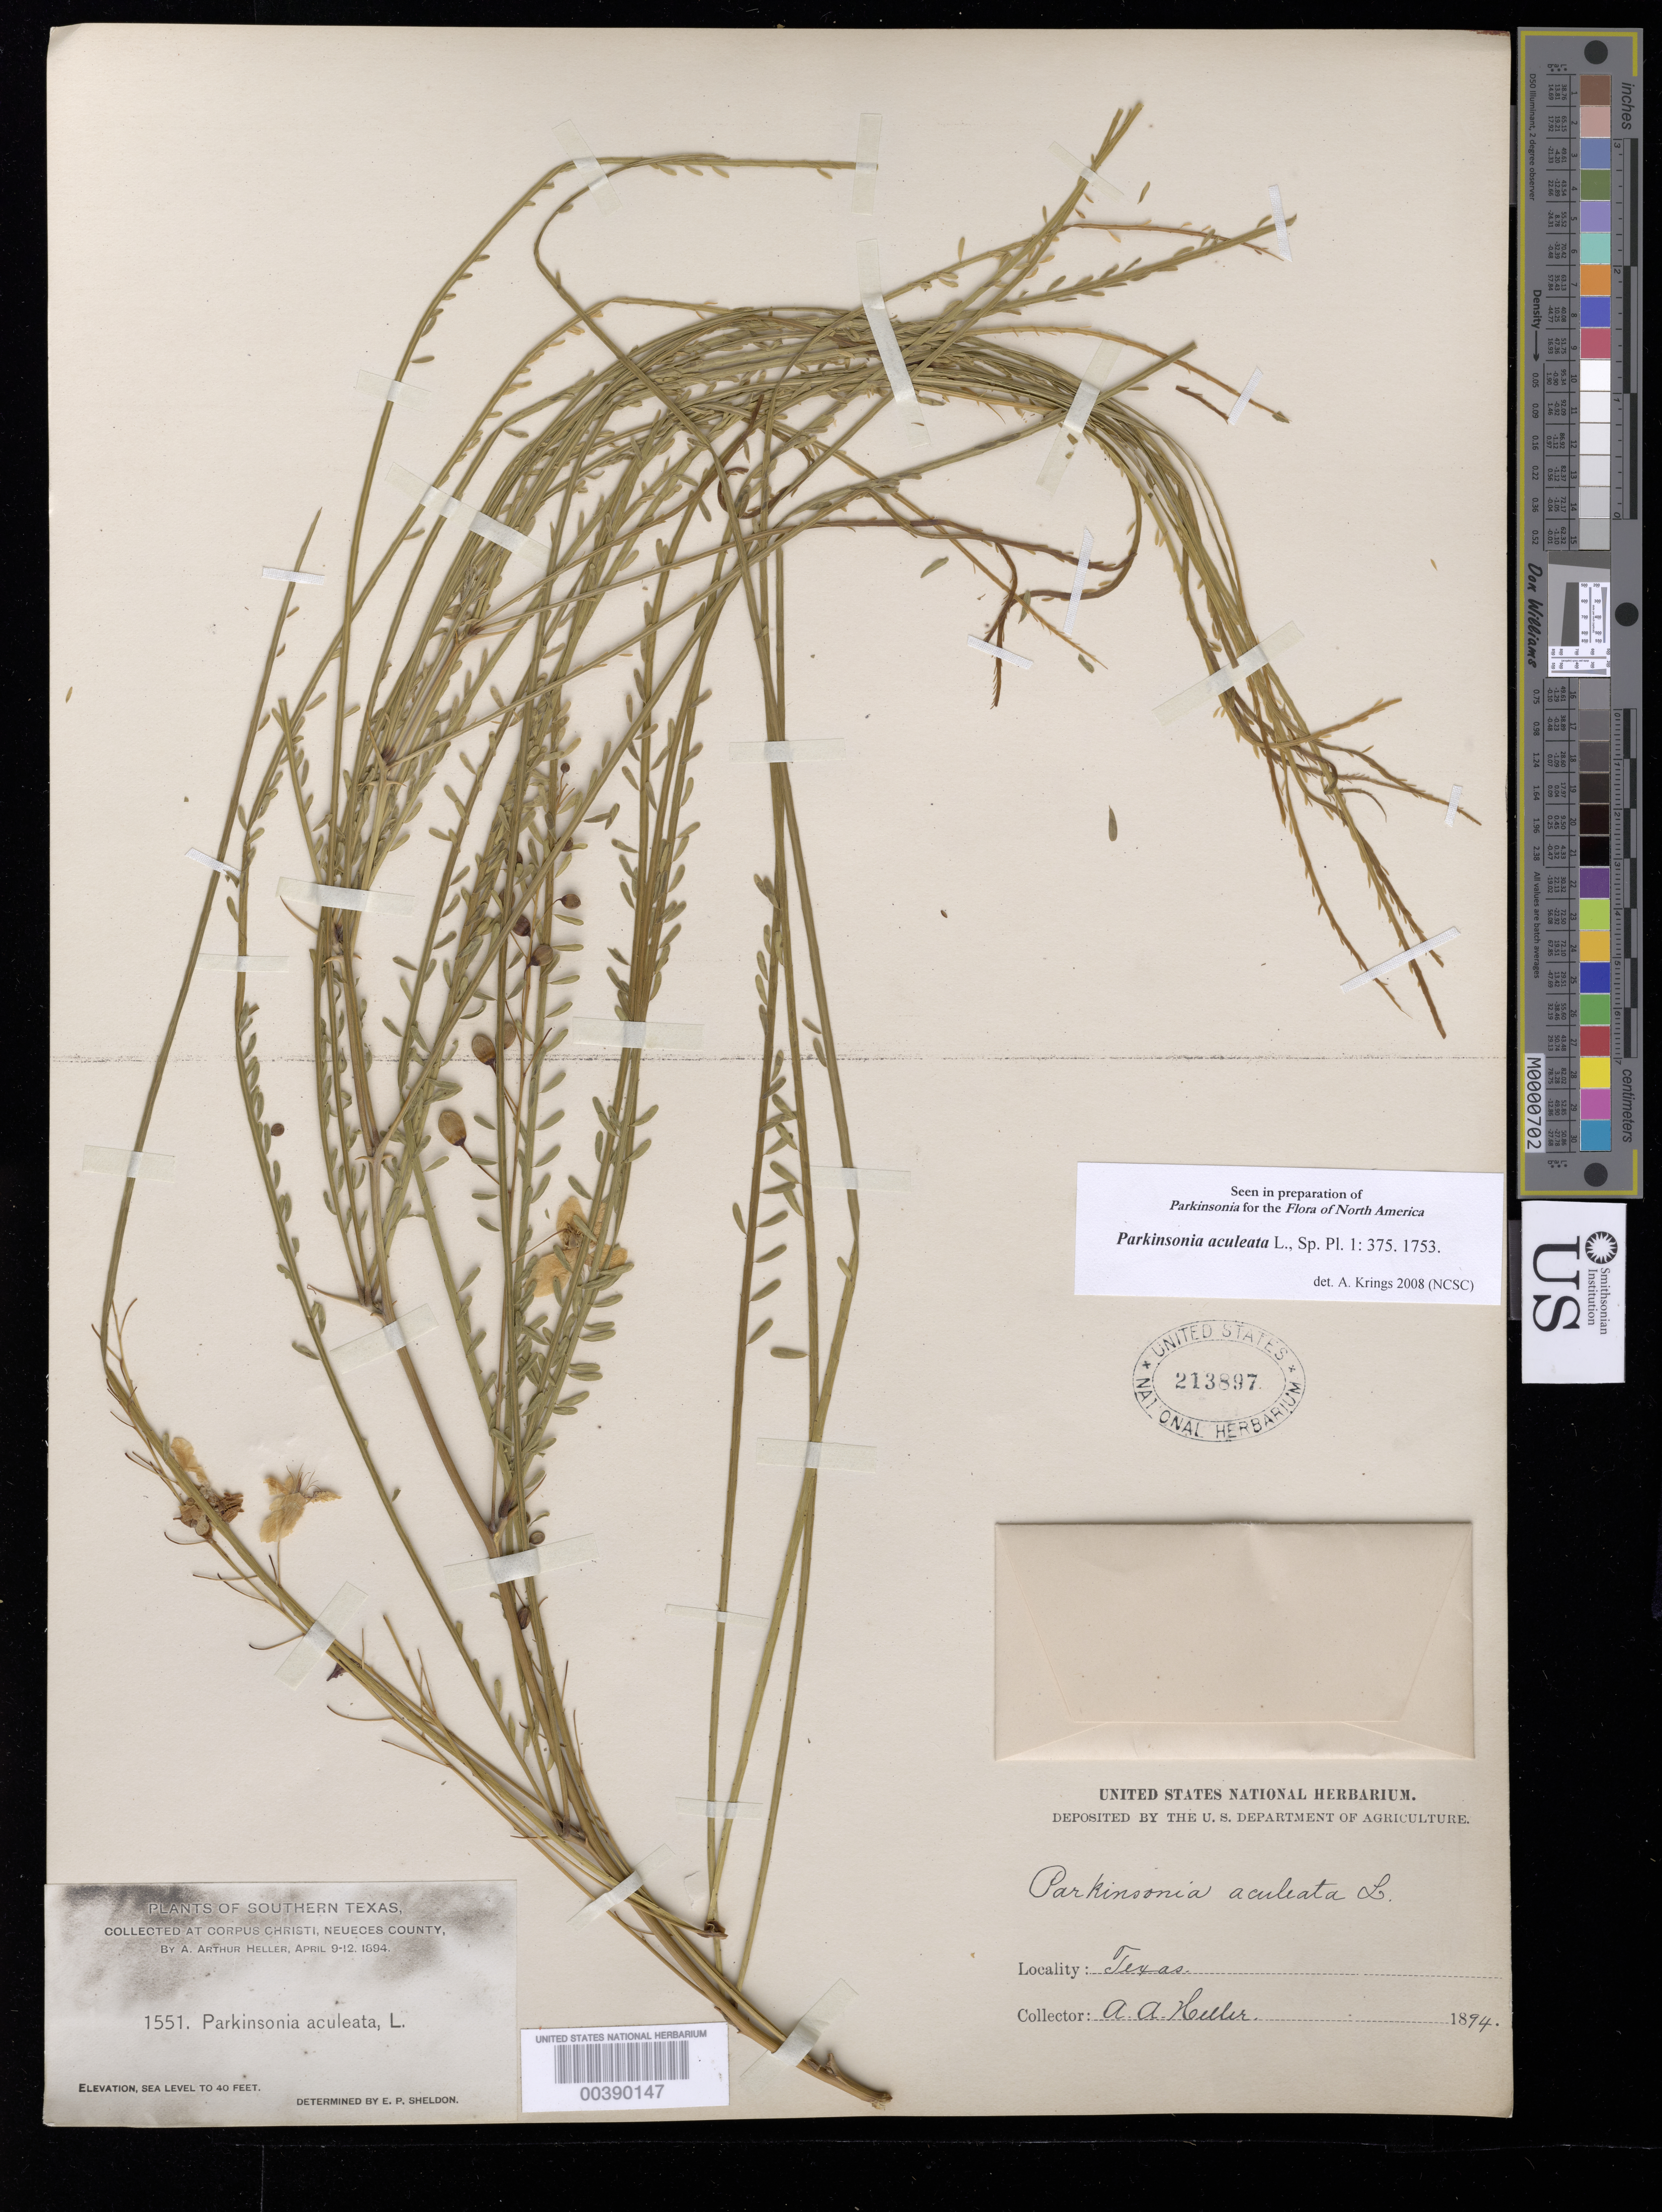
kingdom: Plantae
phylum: Tracheophyta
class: Magnoliopsida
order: Fabales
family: Fabaceae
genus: Parkinsonia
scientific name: Parkinsonia aculeata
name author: L.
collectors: A. A. Heller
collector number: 1551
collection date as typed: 09 Apr 1894 to 12 Apr 1894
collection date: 1894-04-09/1894-04-12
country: United States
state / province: Texas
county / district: Nueces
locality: Corpus christi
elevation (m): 0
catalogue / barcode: US 213897